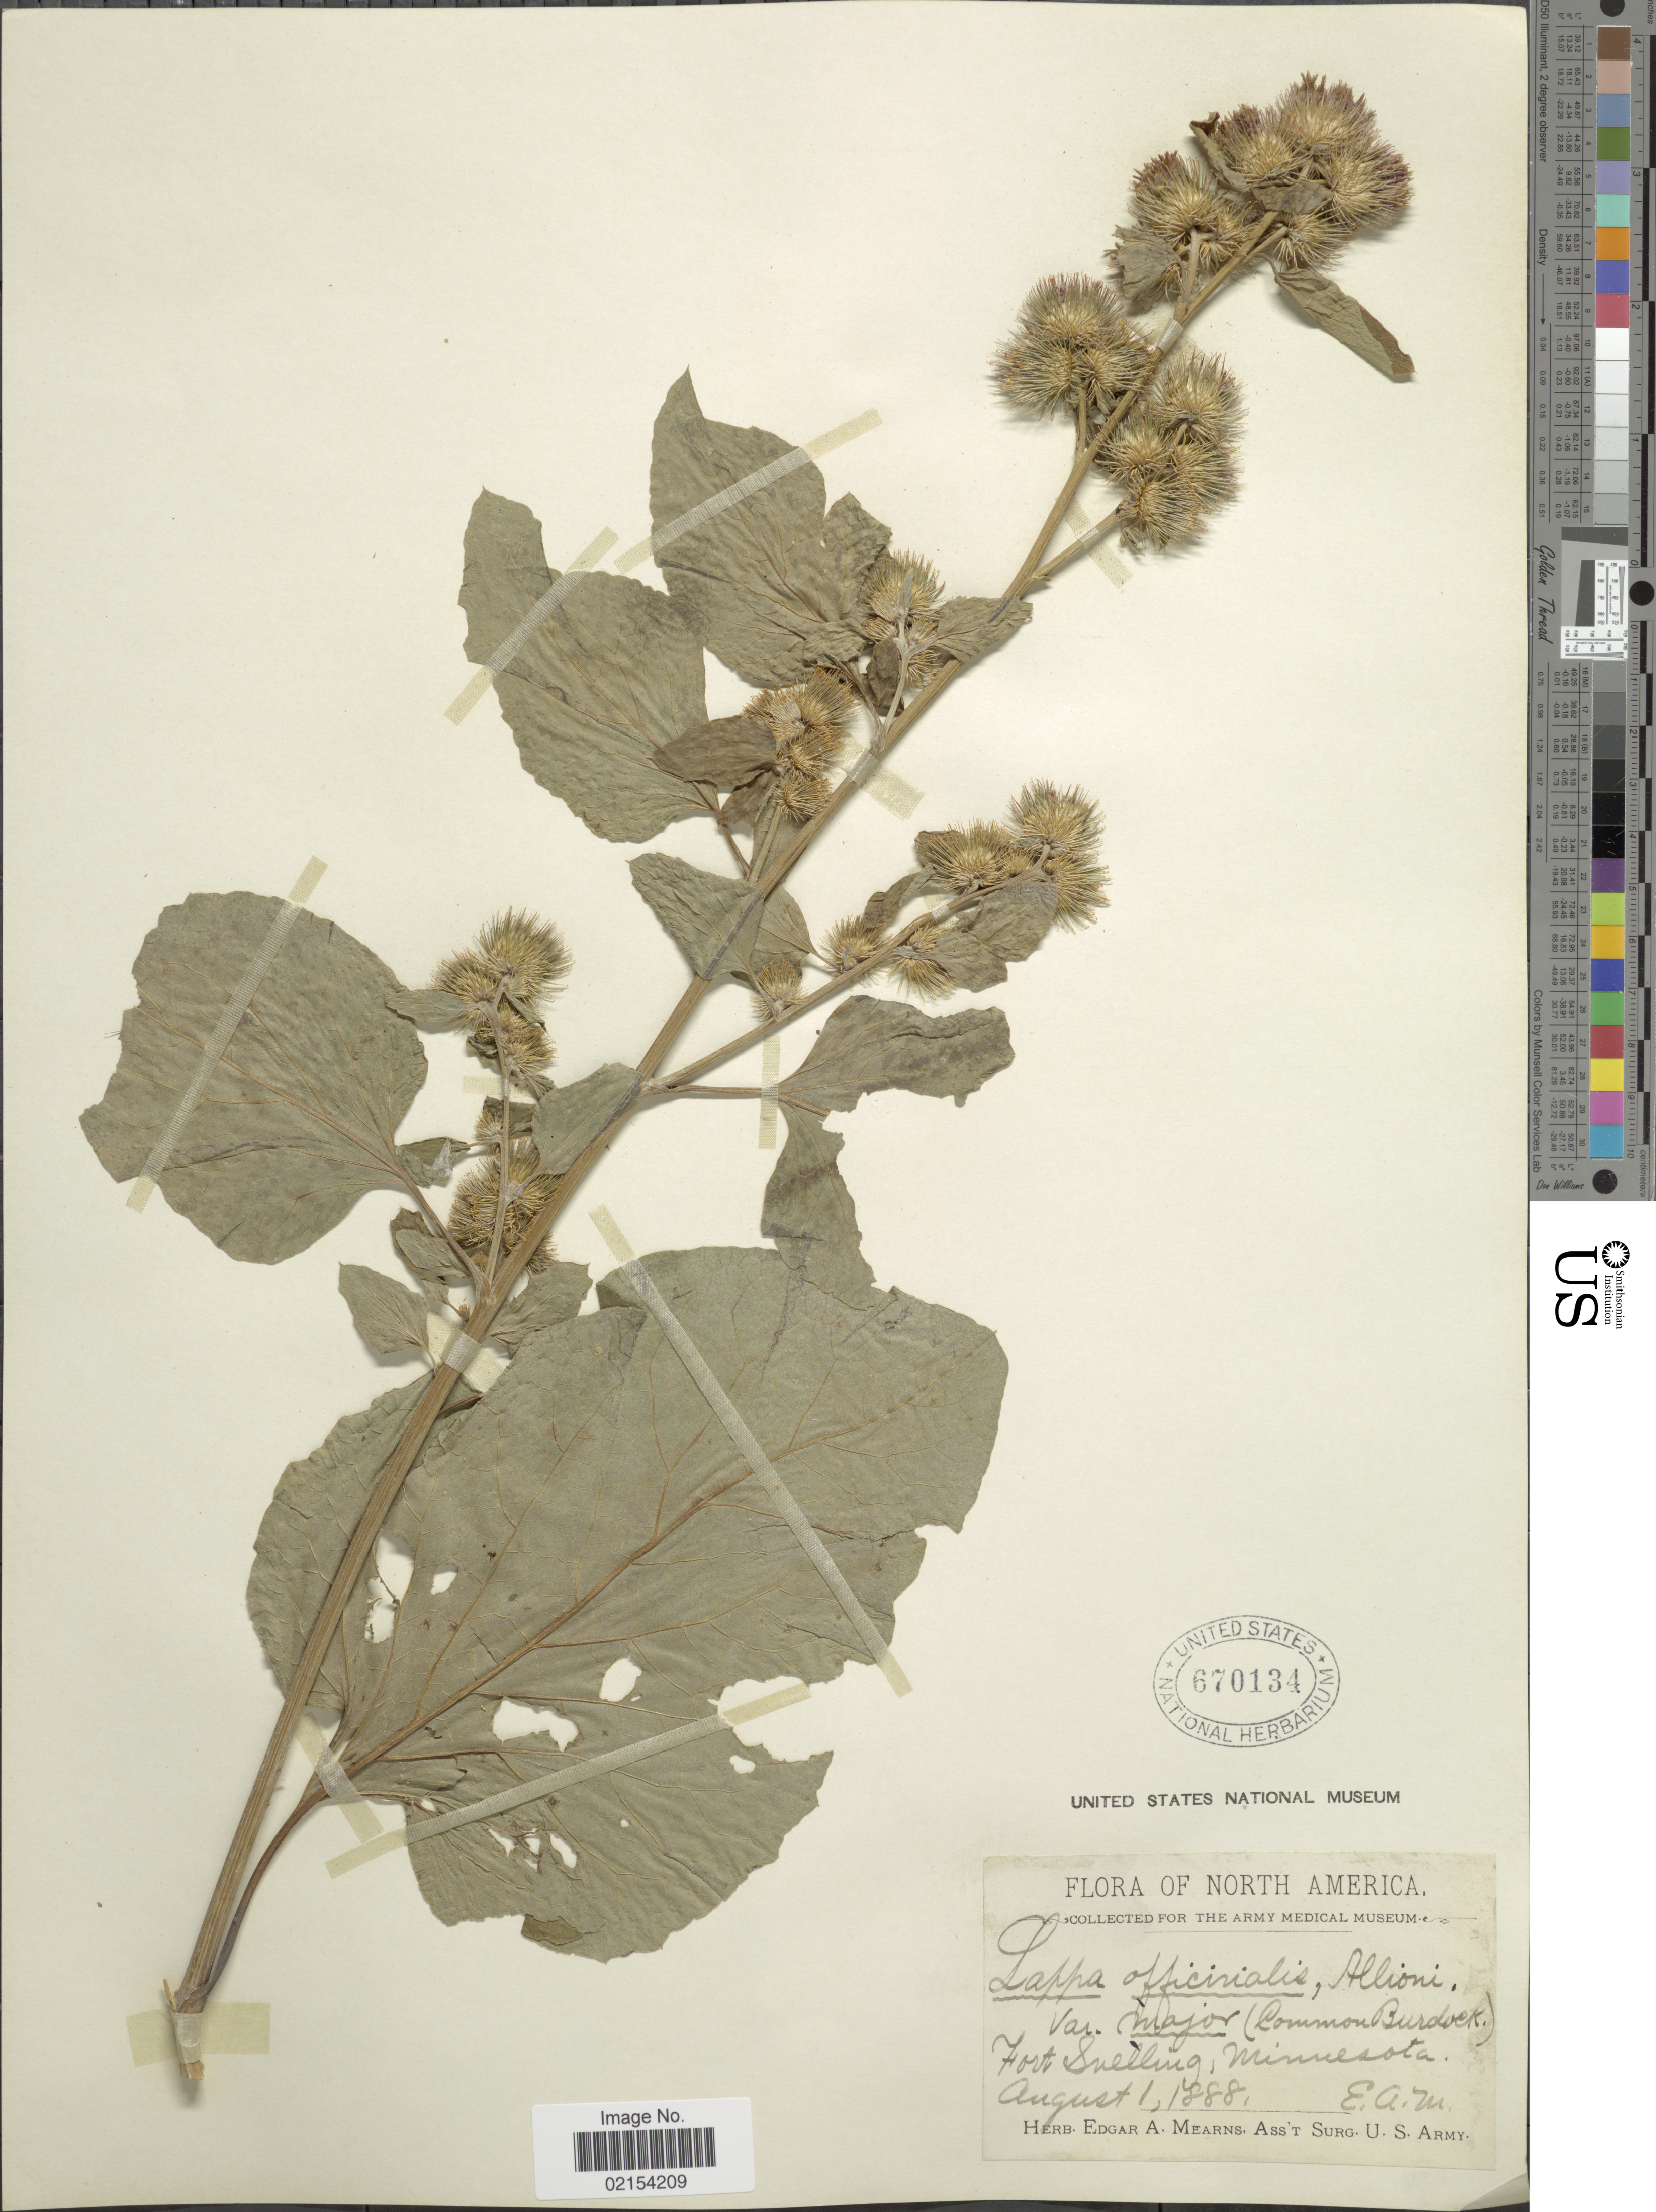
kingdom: Plantae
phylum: Tracheophyta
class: Magnoliopsida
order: Asterales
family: Asteraceae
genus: Arctium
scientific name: Arctium minus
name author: (Hill) Bernh.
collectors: E. A. Mearns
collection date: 1888-08-01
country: United States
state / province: Minnesota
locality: Fort Snelling, Minnesota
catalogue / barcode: US 670134